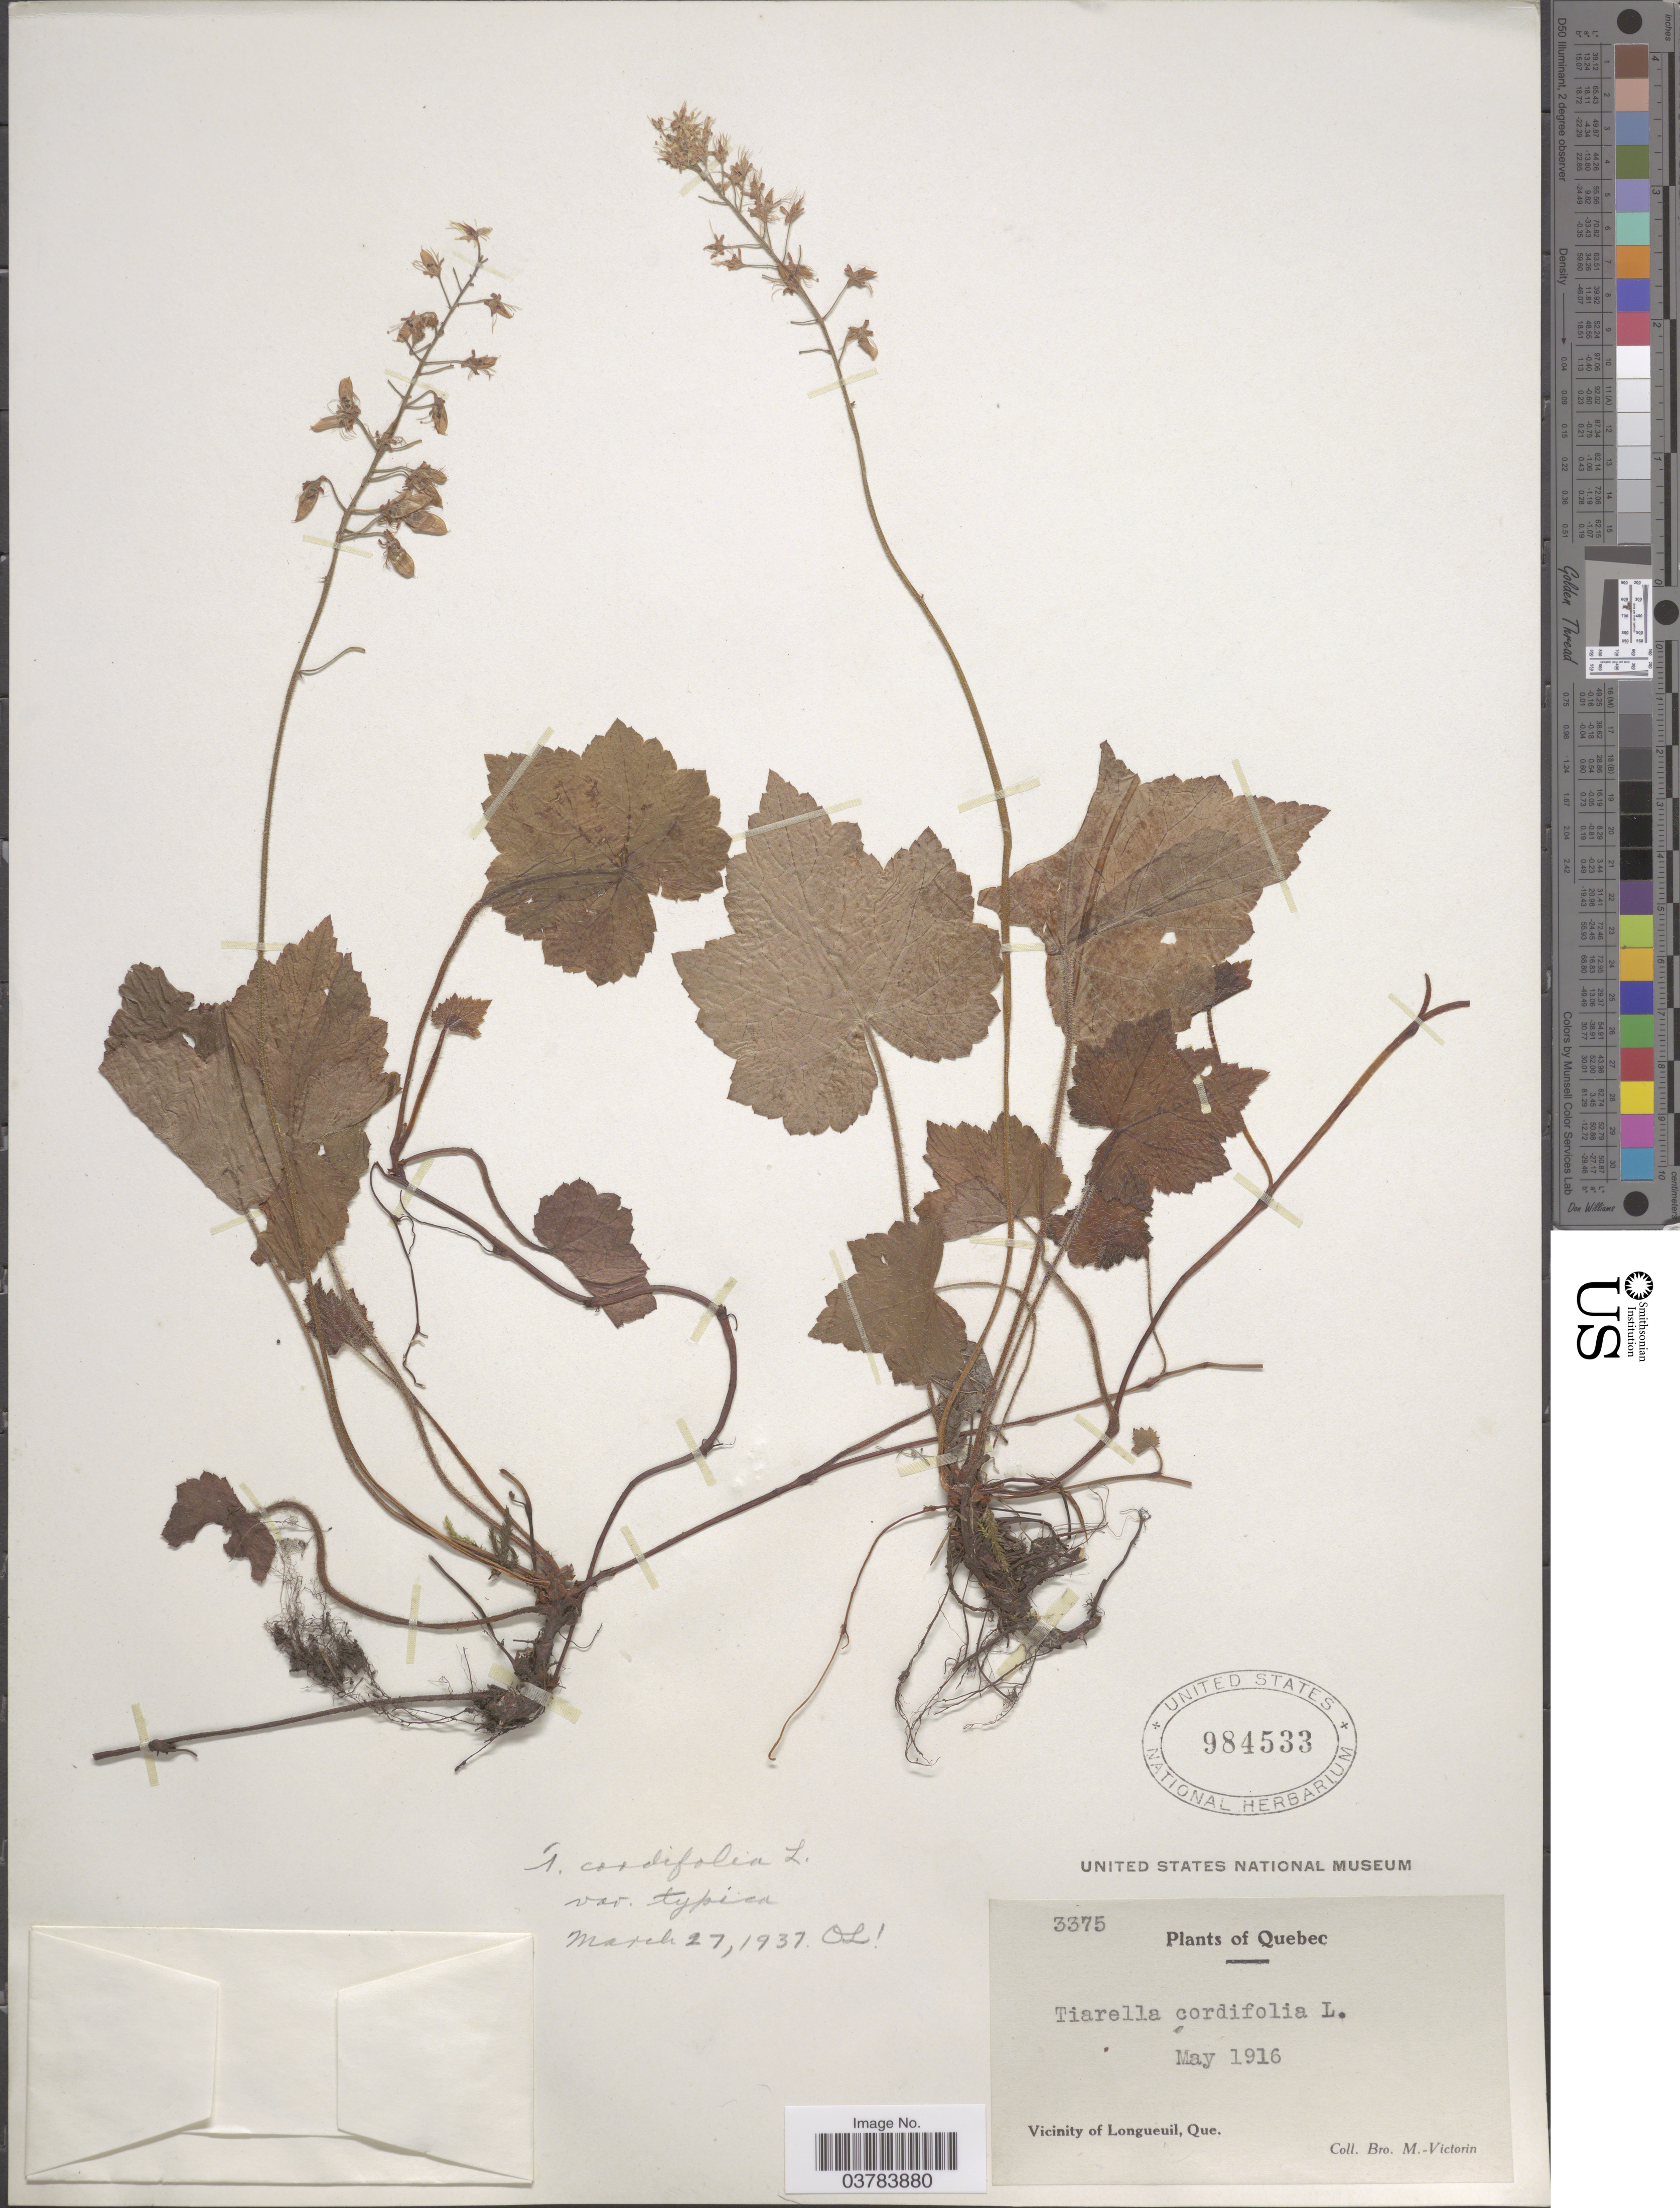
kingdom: Plantae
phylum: Tracheophyta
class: Magnoliopsida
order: Saxifragales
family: Saxifragaceae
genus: Tiarella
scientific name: Tiarella cordifolia var. typica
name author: Lakela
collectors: Fr. Marie-Victorin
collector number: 3375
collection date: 1916-05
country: Canada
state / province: Quebec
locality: Vicinity of Longueuil.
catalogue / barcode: US 984533